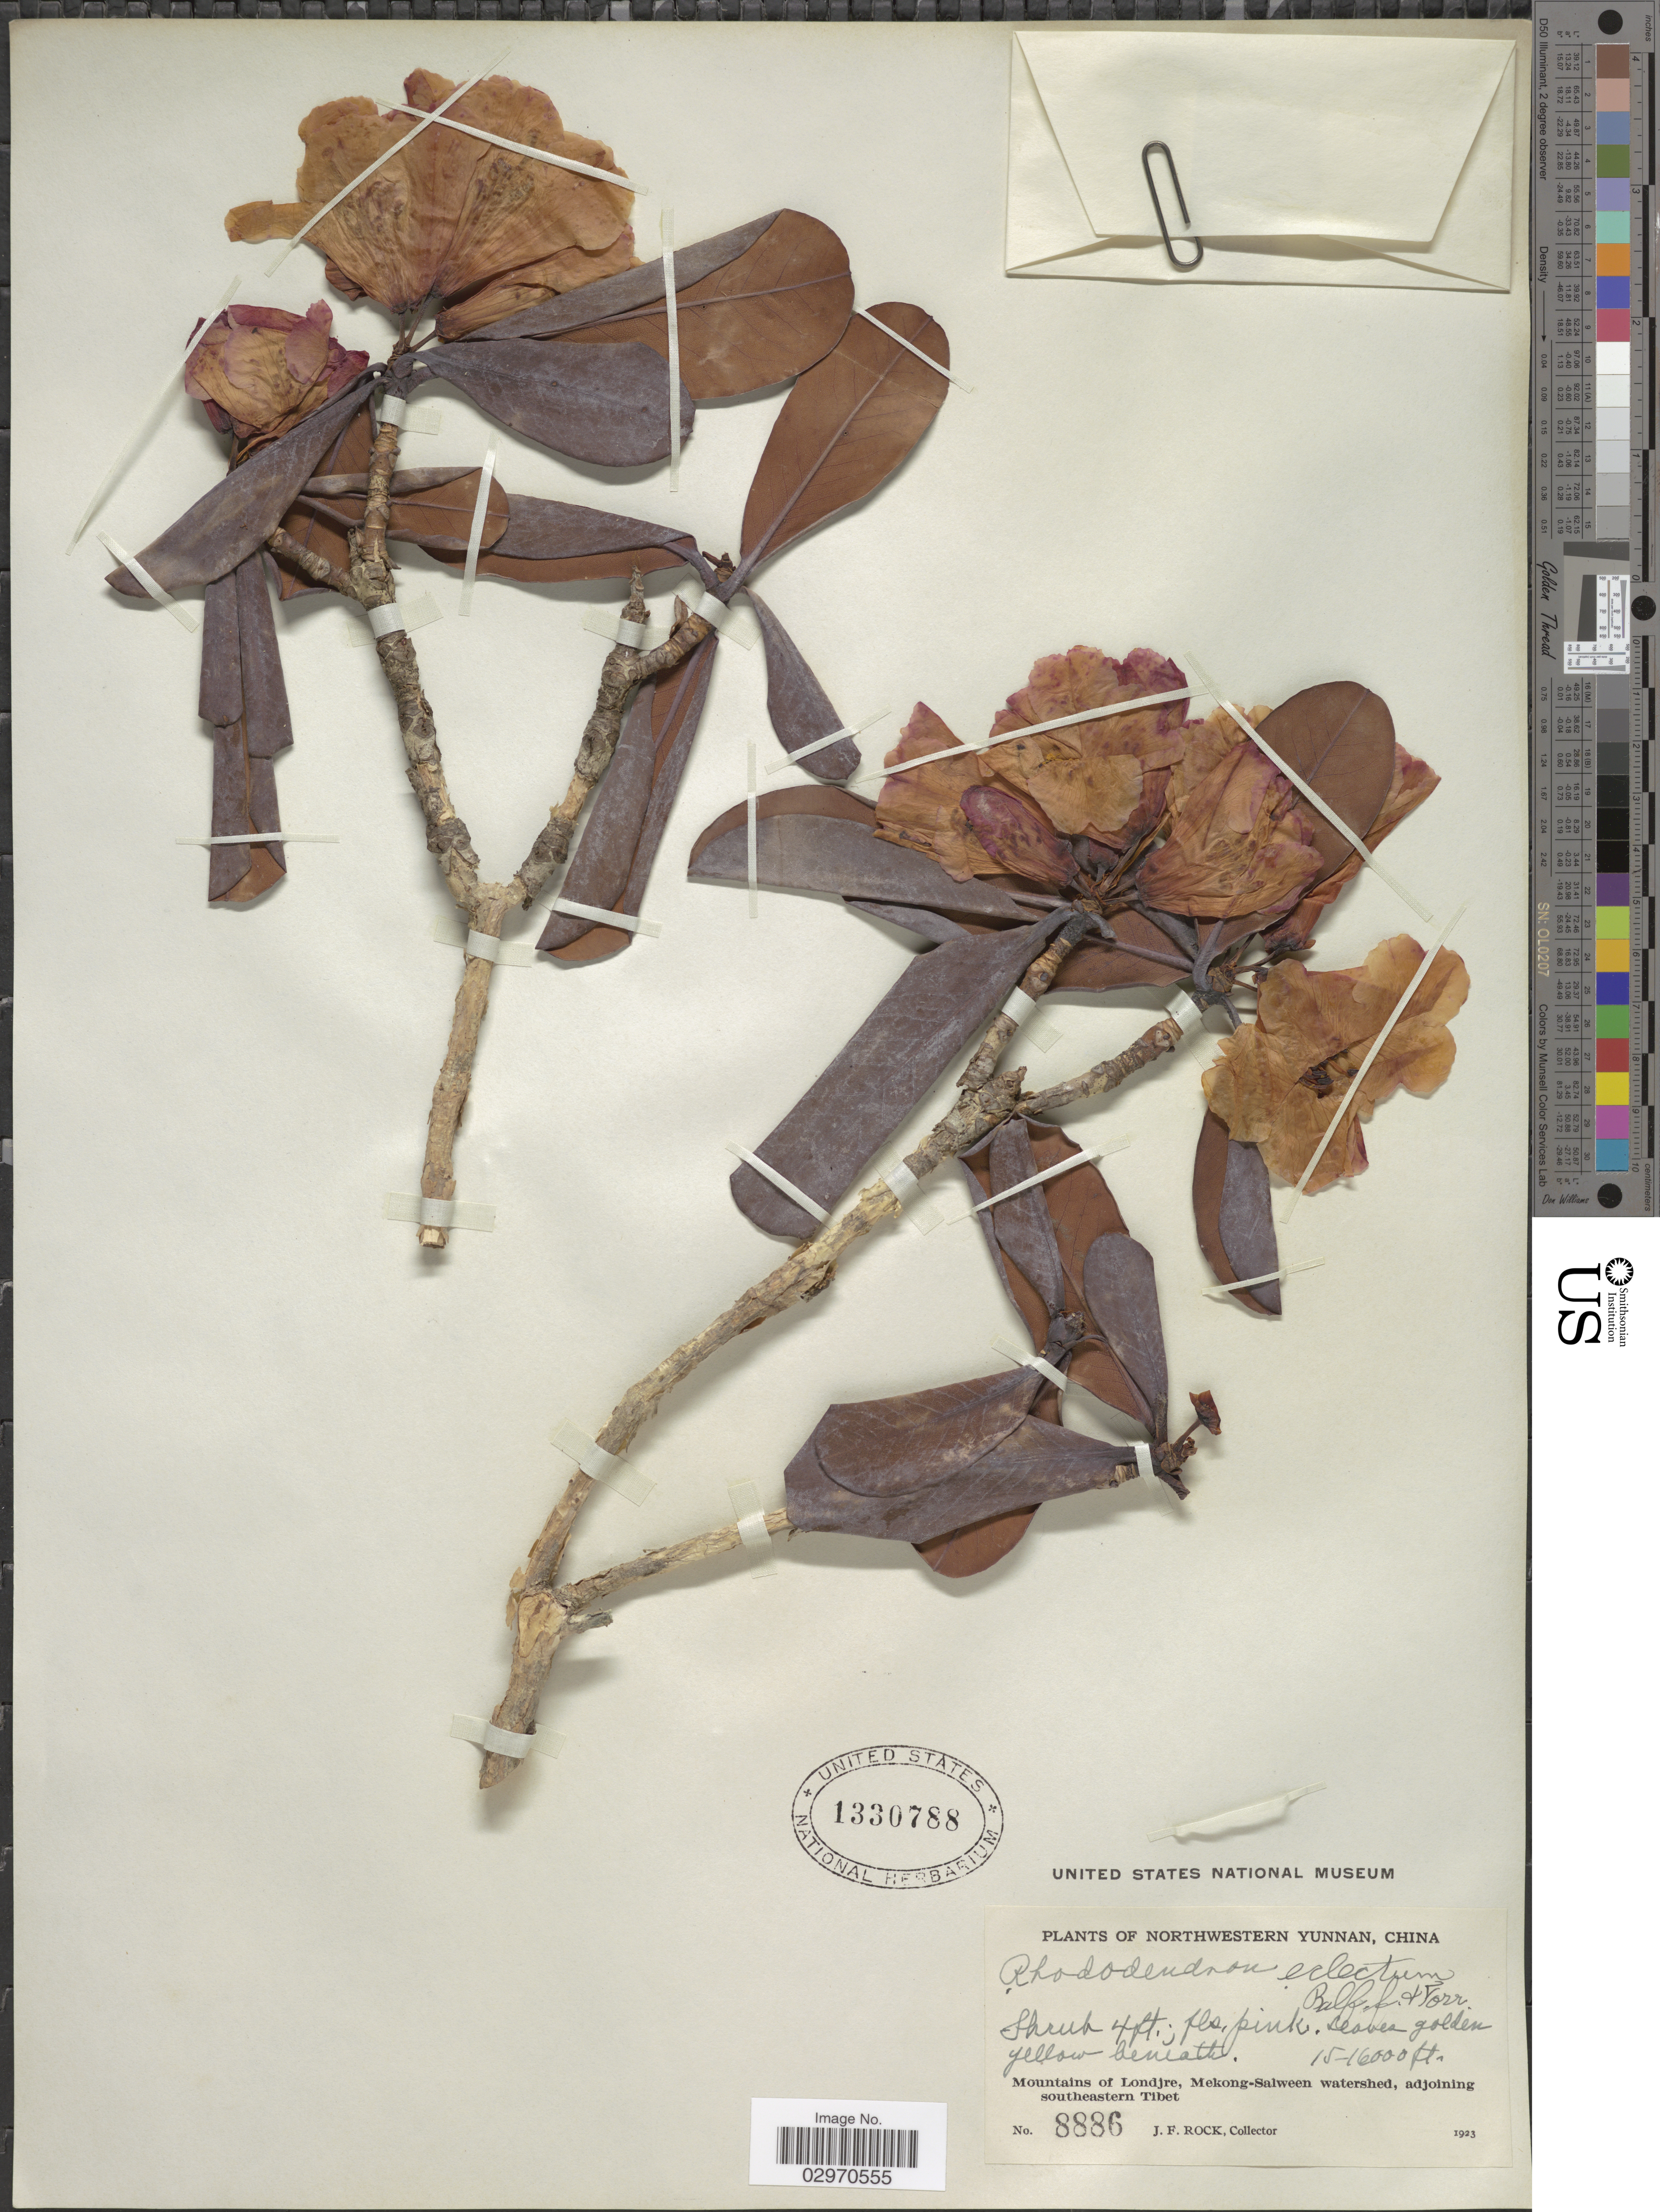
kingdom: Plantae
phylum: Tracheophyta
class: Magnoliopsida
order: Ericales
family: Ericaceae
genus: Rhododendron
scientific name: Rhododendron eclecteum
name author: Balf. f. & Forrest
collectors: J. Rock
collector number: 8886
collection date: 1923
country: China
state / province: Yunnan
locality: Northwestern Yunnan. Mountains of Londjre, Mekong-Salween watershed, adjoining southeastern Tibet.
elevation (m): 4572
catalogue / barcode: US 1330788